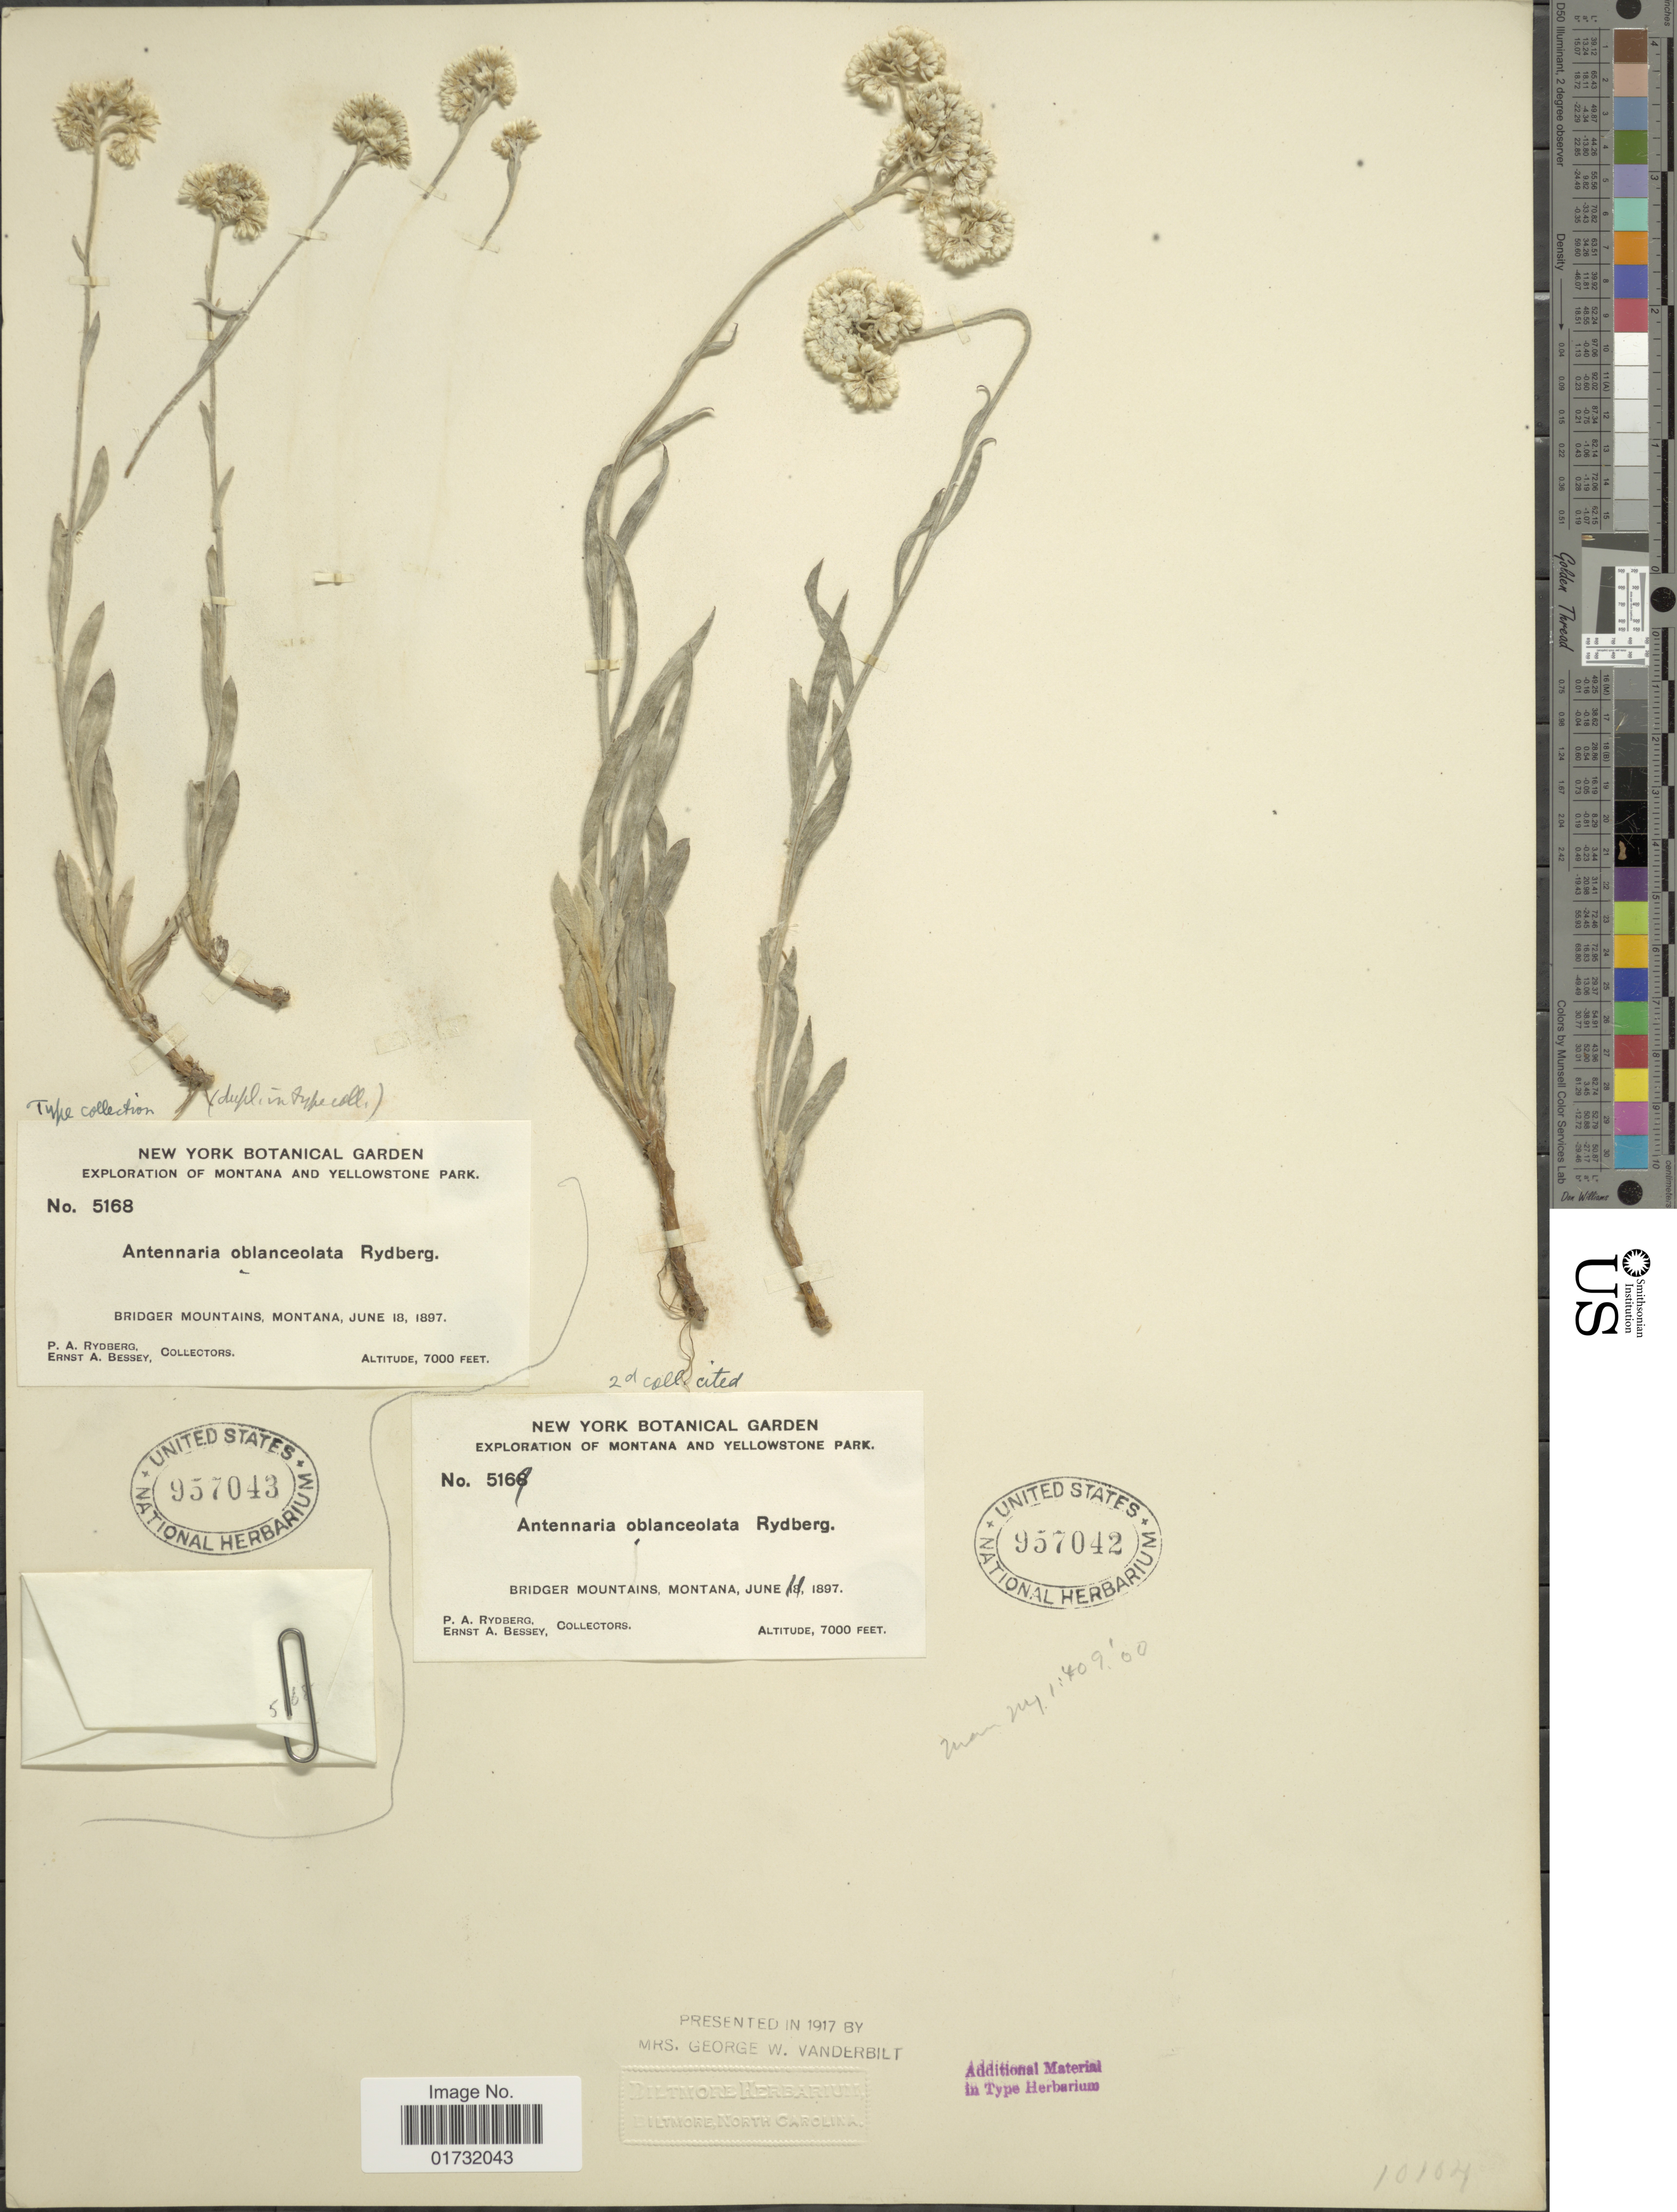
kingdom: Plantae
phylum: Tracheophyta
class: Magnoliopsida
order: Asterales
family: Asteraceae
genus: Antennaria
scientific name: Antennaria oblanceolata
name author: Rydb.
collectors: P. A. Rydberg & E. A. Bessey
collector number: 5168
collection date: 1897-06-18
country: United States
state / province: Montana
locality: Yellowstone Park. Bridger Mountains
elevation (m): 2134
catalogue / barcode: US 957043-2